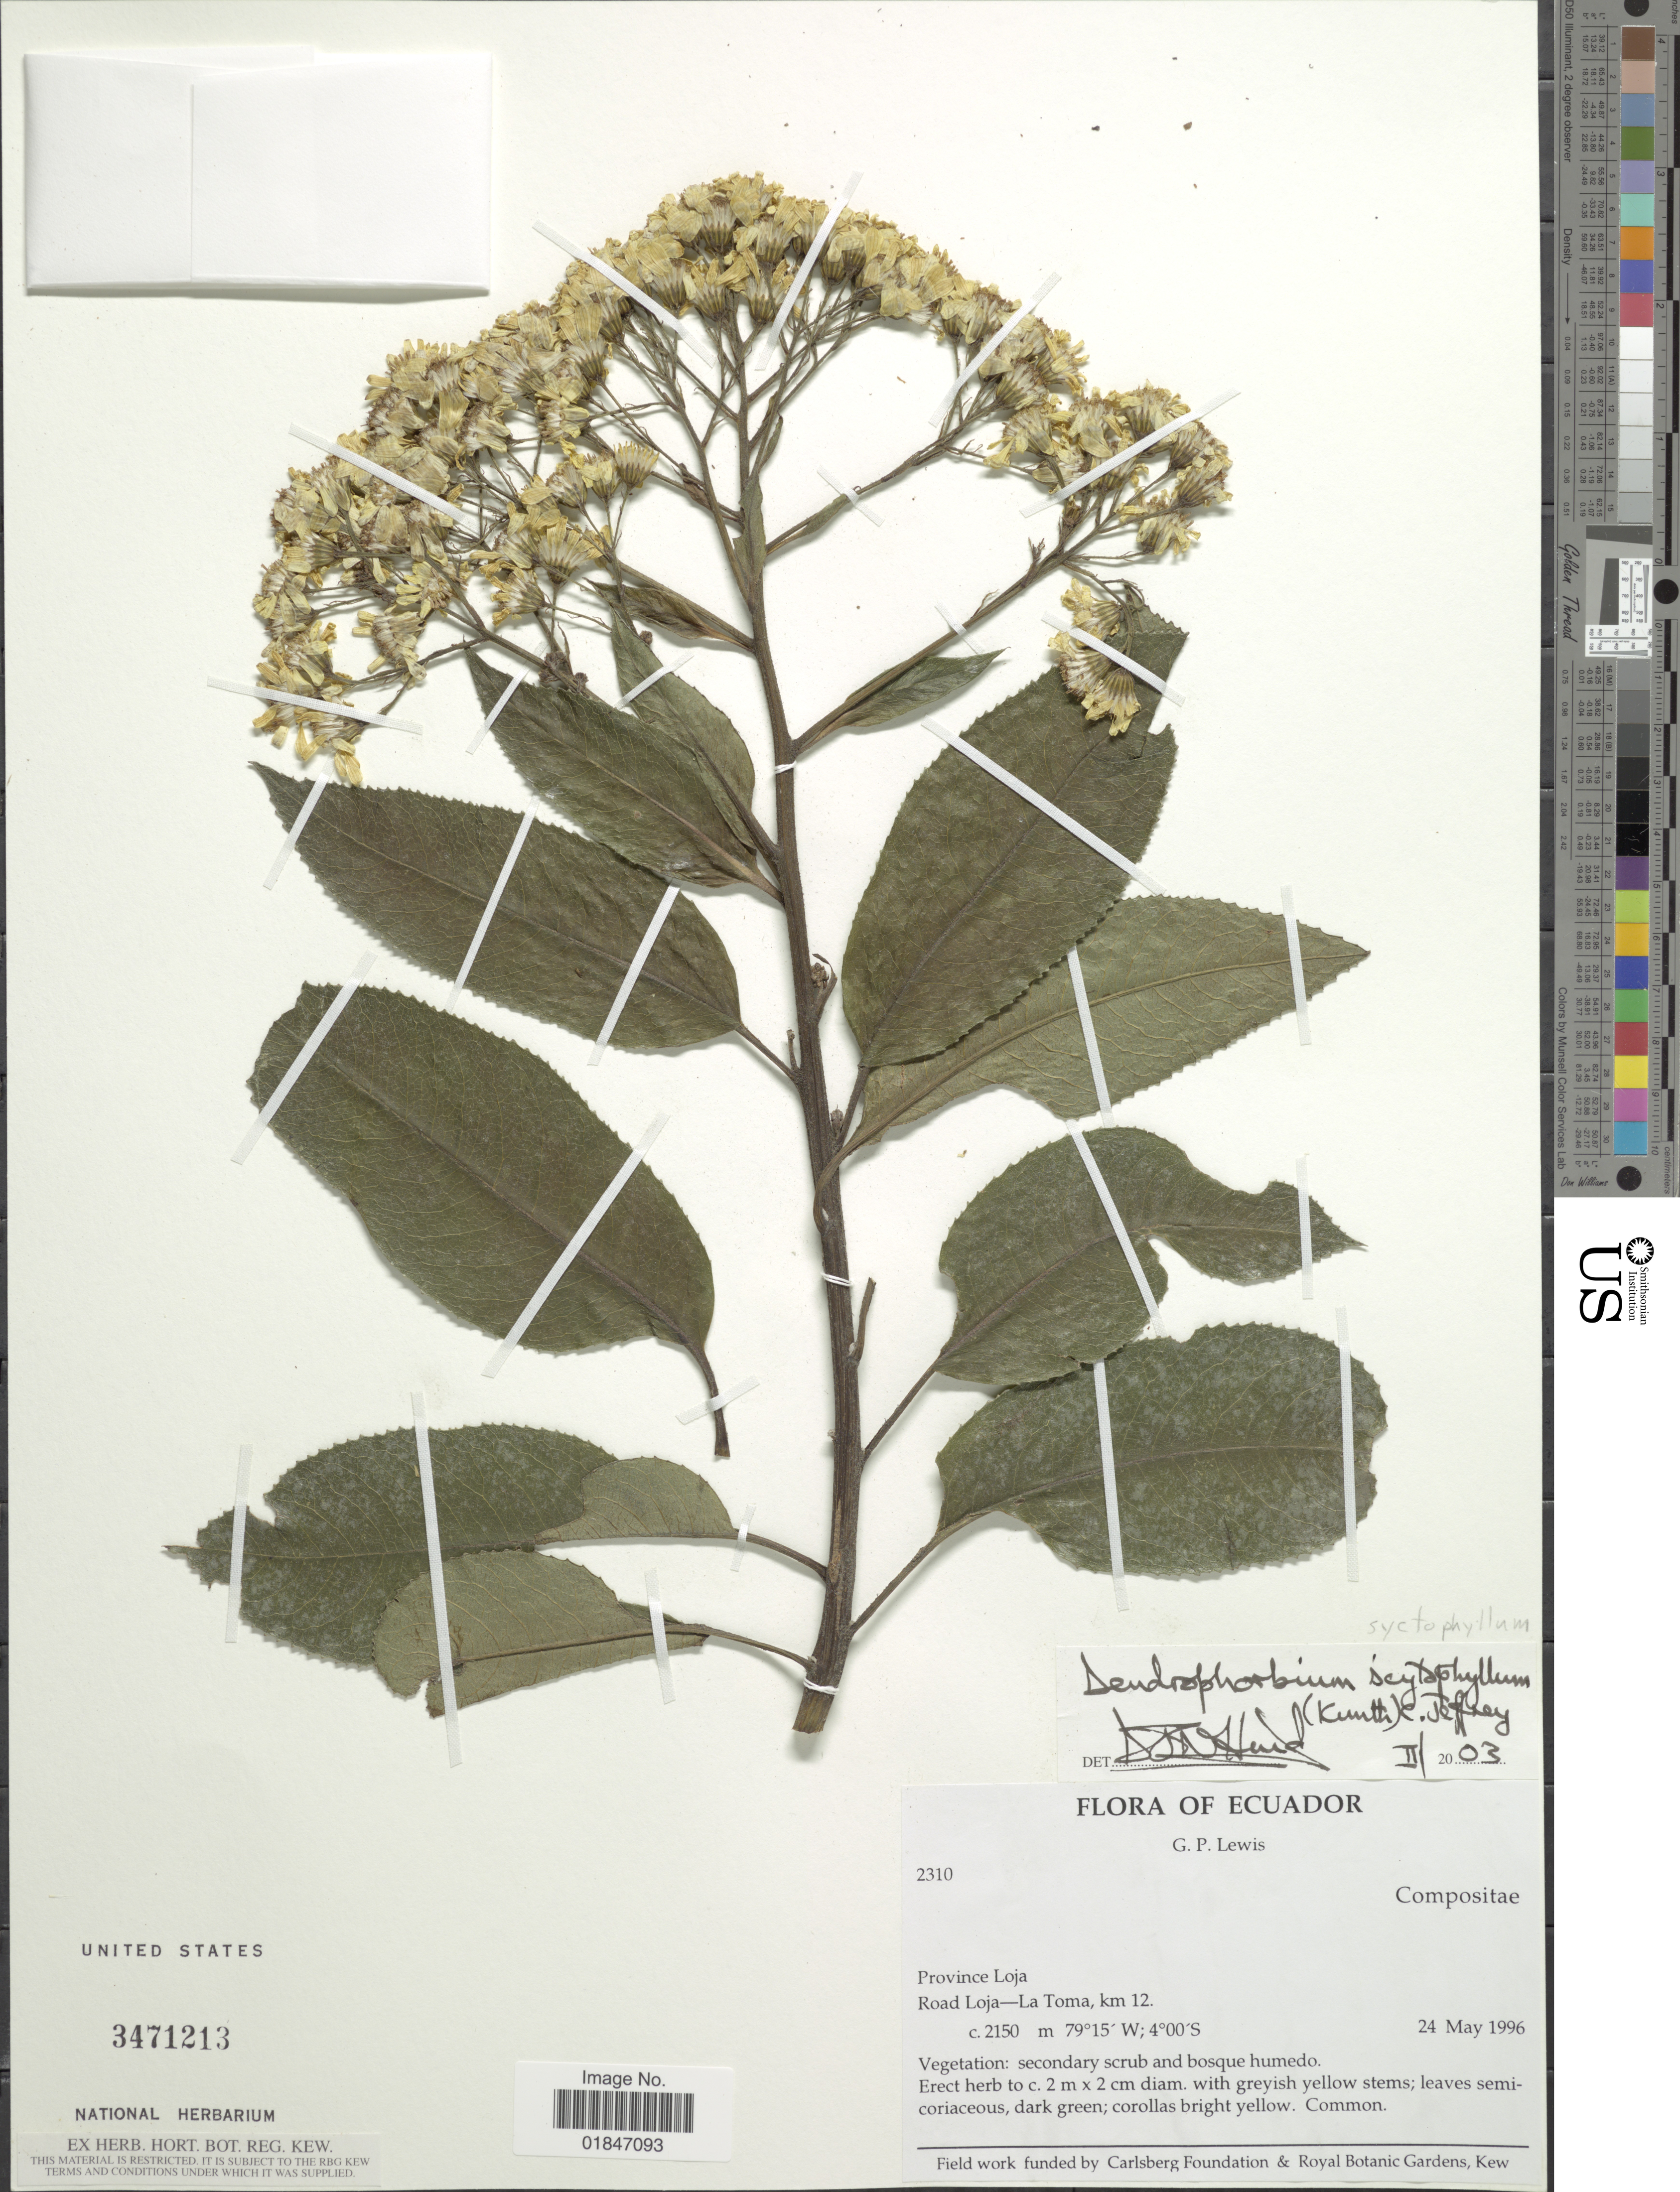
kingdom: Plantae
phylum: Tracheophyta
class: Magnoliopsida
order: Asterales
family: Asteraceae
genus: Dendrophorbium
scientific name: Dendrophorbium scytophyllum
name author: (Kunth) C. Jeffrey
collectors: G. P. Lewis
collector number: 2310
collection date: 1996-05-24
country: Ecuador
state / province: Loja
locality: Province Loja. Road Loja - La Toma, km 12.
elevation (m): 2150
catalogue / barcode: US 3471213